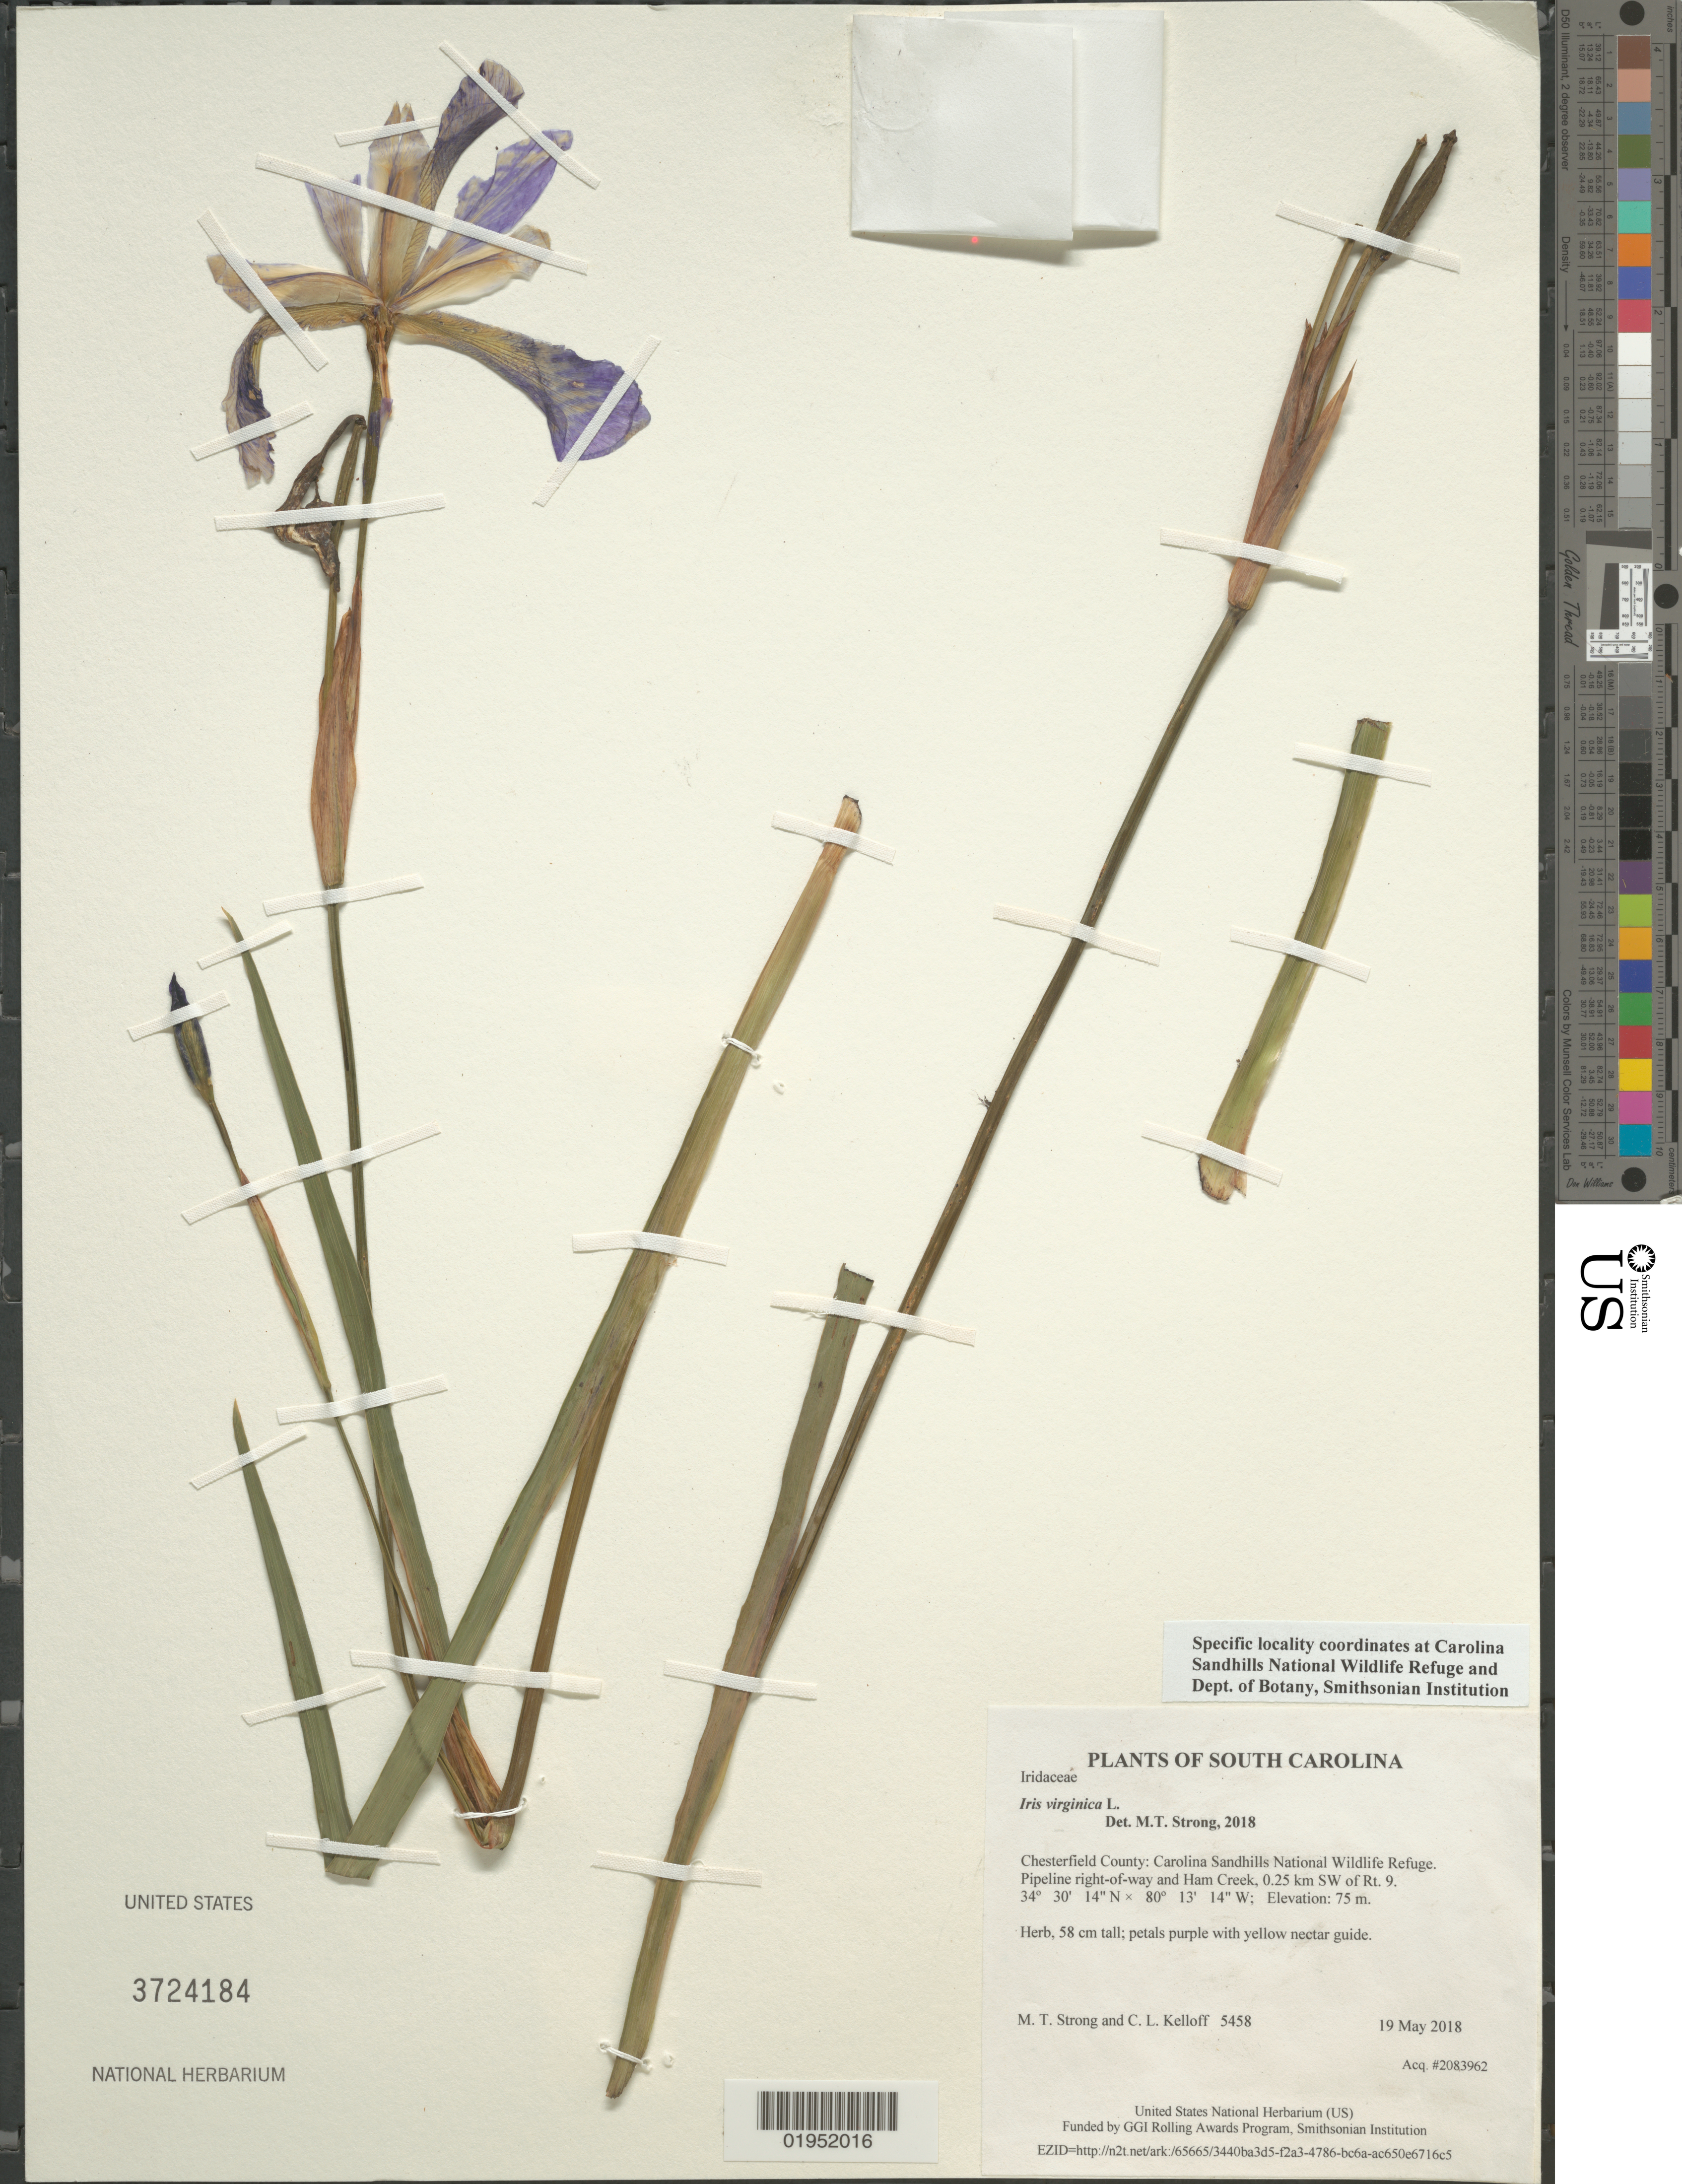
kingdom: Plantae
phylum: Tracheophyta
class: Liliopsida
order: Asparagales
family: Iridaceae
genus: Iris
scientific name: Iris virginica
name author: L.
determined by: Strong, Mark T., (BOT), Smithsonian Institution - National Museum of Natural History (UNITED STATES)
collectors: M. T. Strong & C. L. Kelloff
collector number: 5458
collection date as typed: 19 May 2018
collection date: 2018-05-19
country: United States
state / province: South Carolina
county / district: Chesterfield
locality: Carolina Sandhills National Wildlife Refuge. Pipeline right-of-way and Ham Creek, 0.25 km SW of Rt. 9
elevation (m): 75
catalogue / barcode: US 3724184